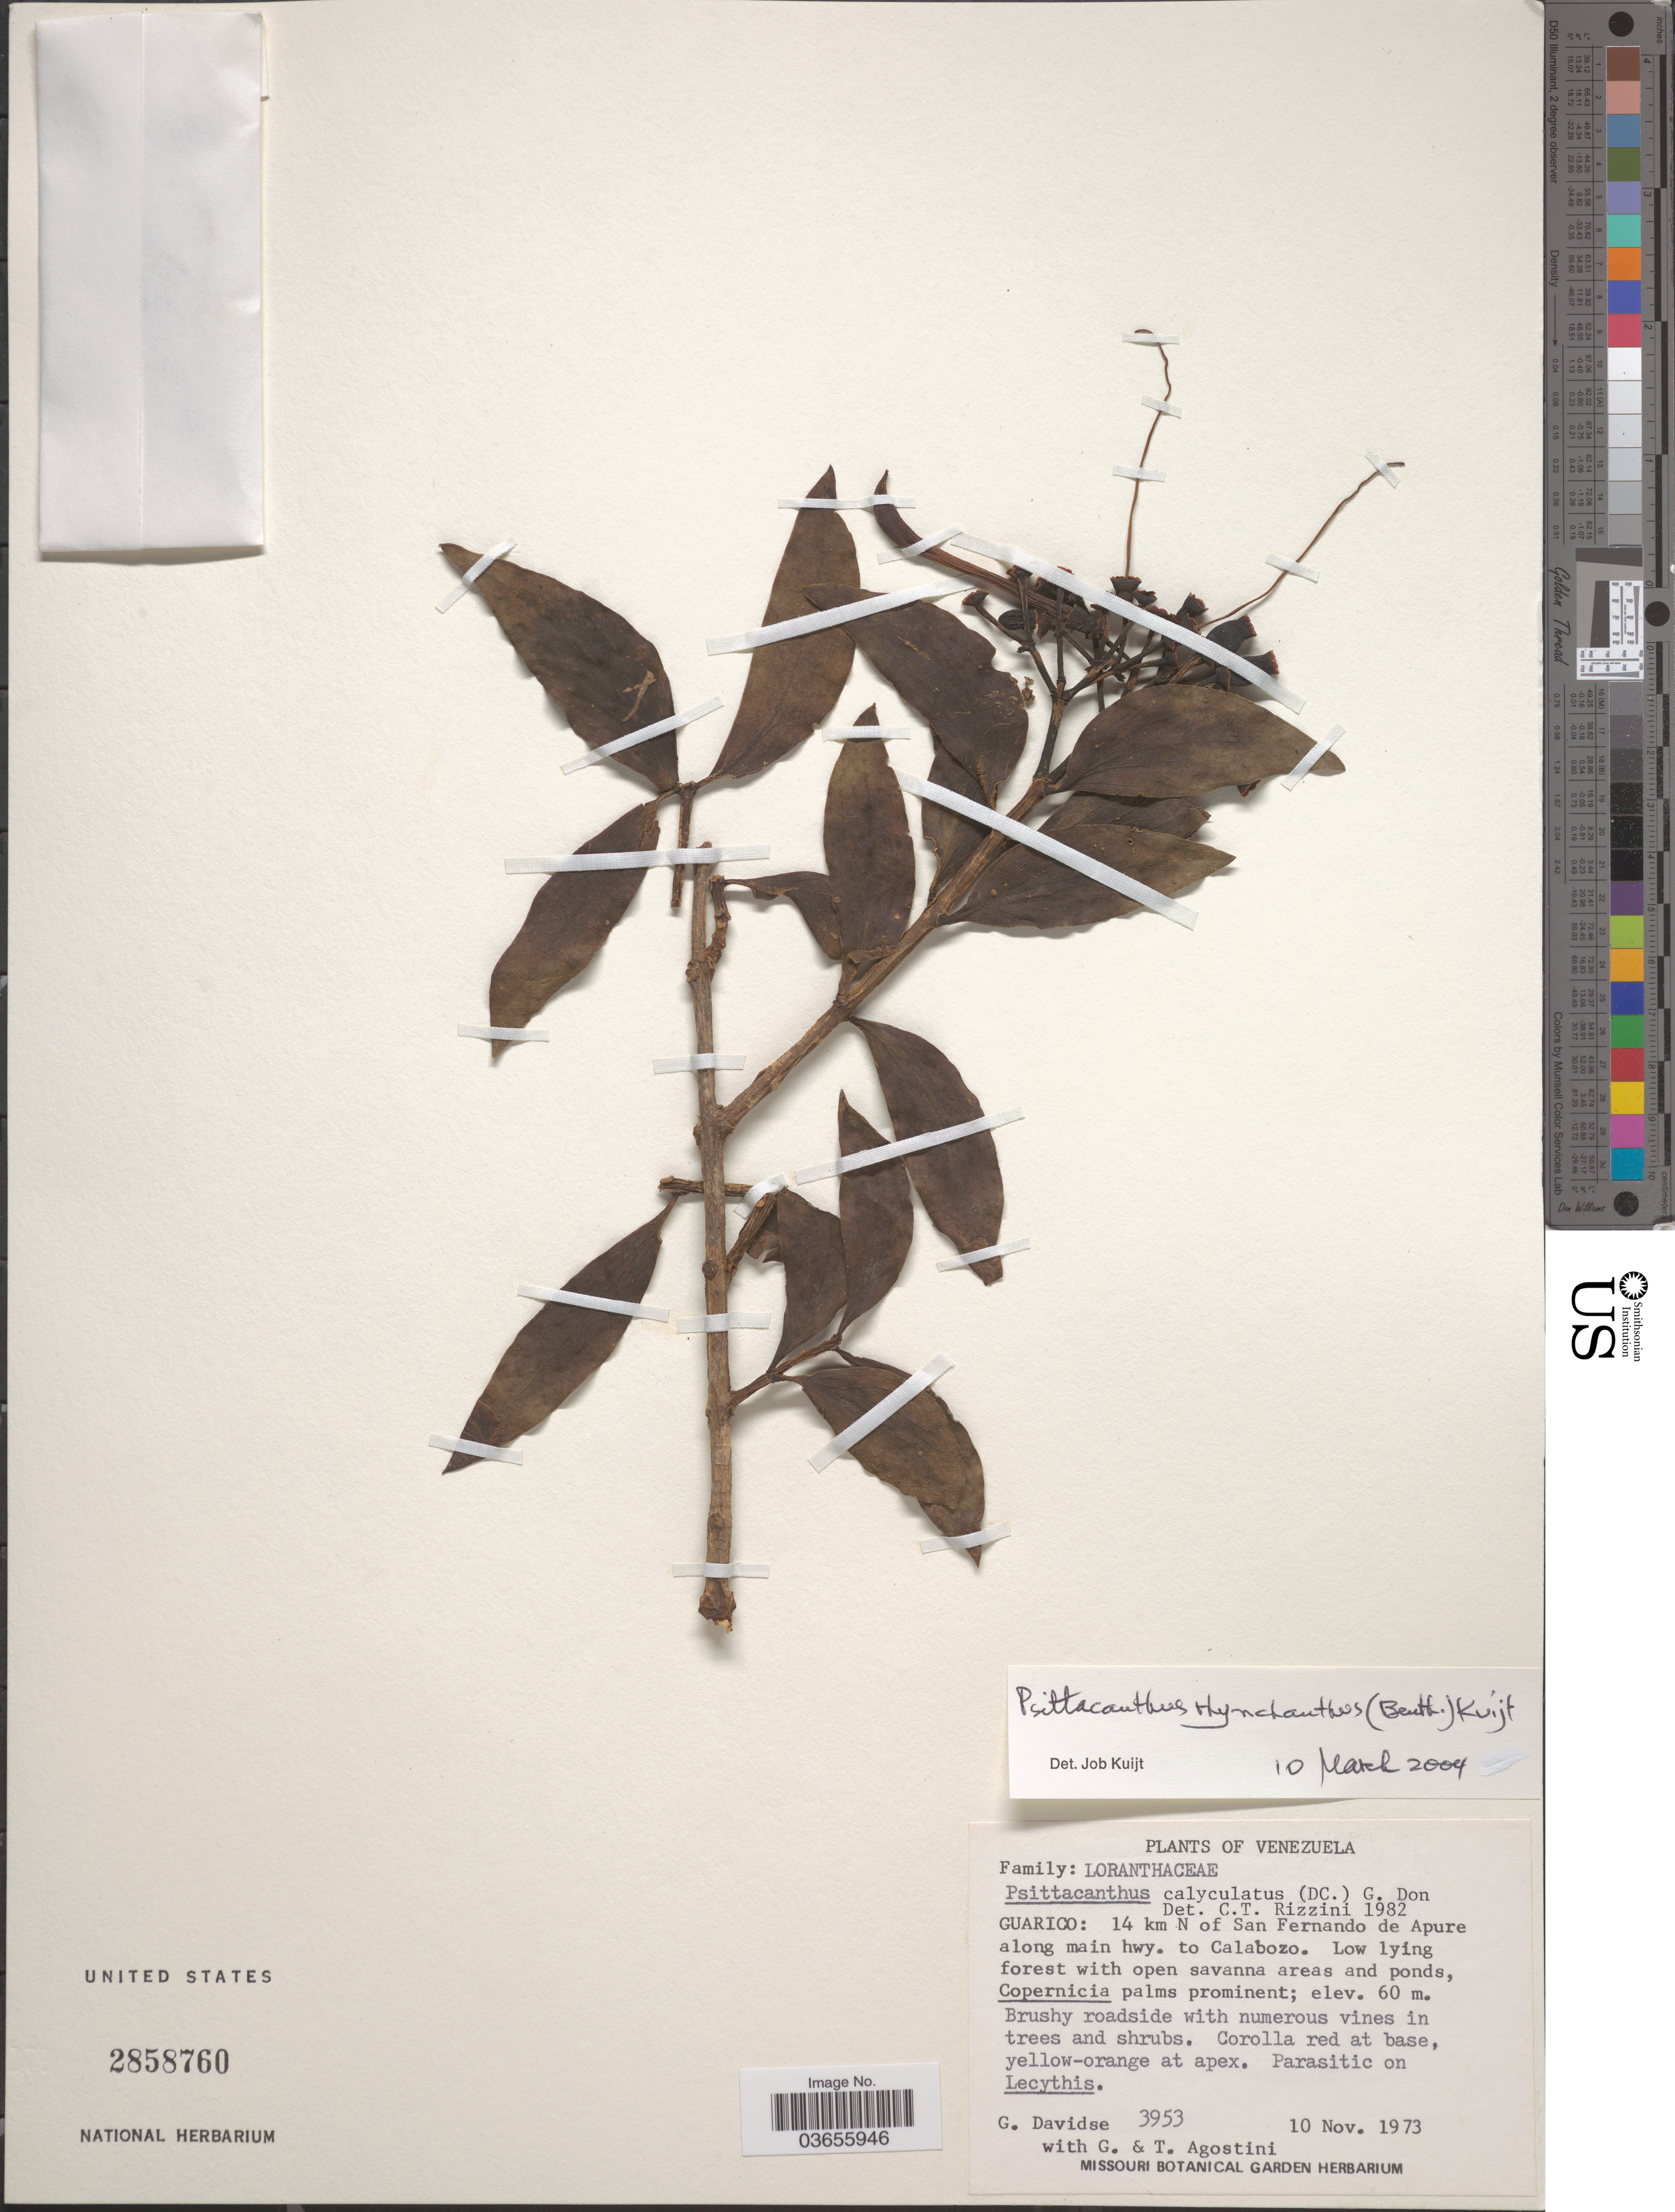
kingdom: Plantae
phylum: Tracheophyta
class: Magnoliopsida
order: Santalales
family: Loranthaceae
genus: Psittacanthus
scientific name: Psittacanthus rhynchanthus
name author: (Benth.) Kuijt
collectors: G. Davidse, G. Agostini & T. Agostini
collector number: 3953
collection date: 1973-11-10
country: Venezuela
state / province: Guárico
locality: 14 km N of San Fernando de Apure along main hwy. to Calabozo.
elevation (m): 60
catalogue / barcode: US 2858760